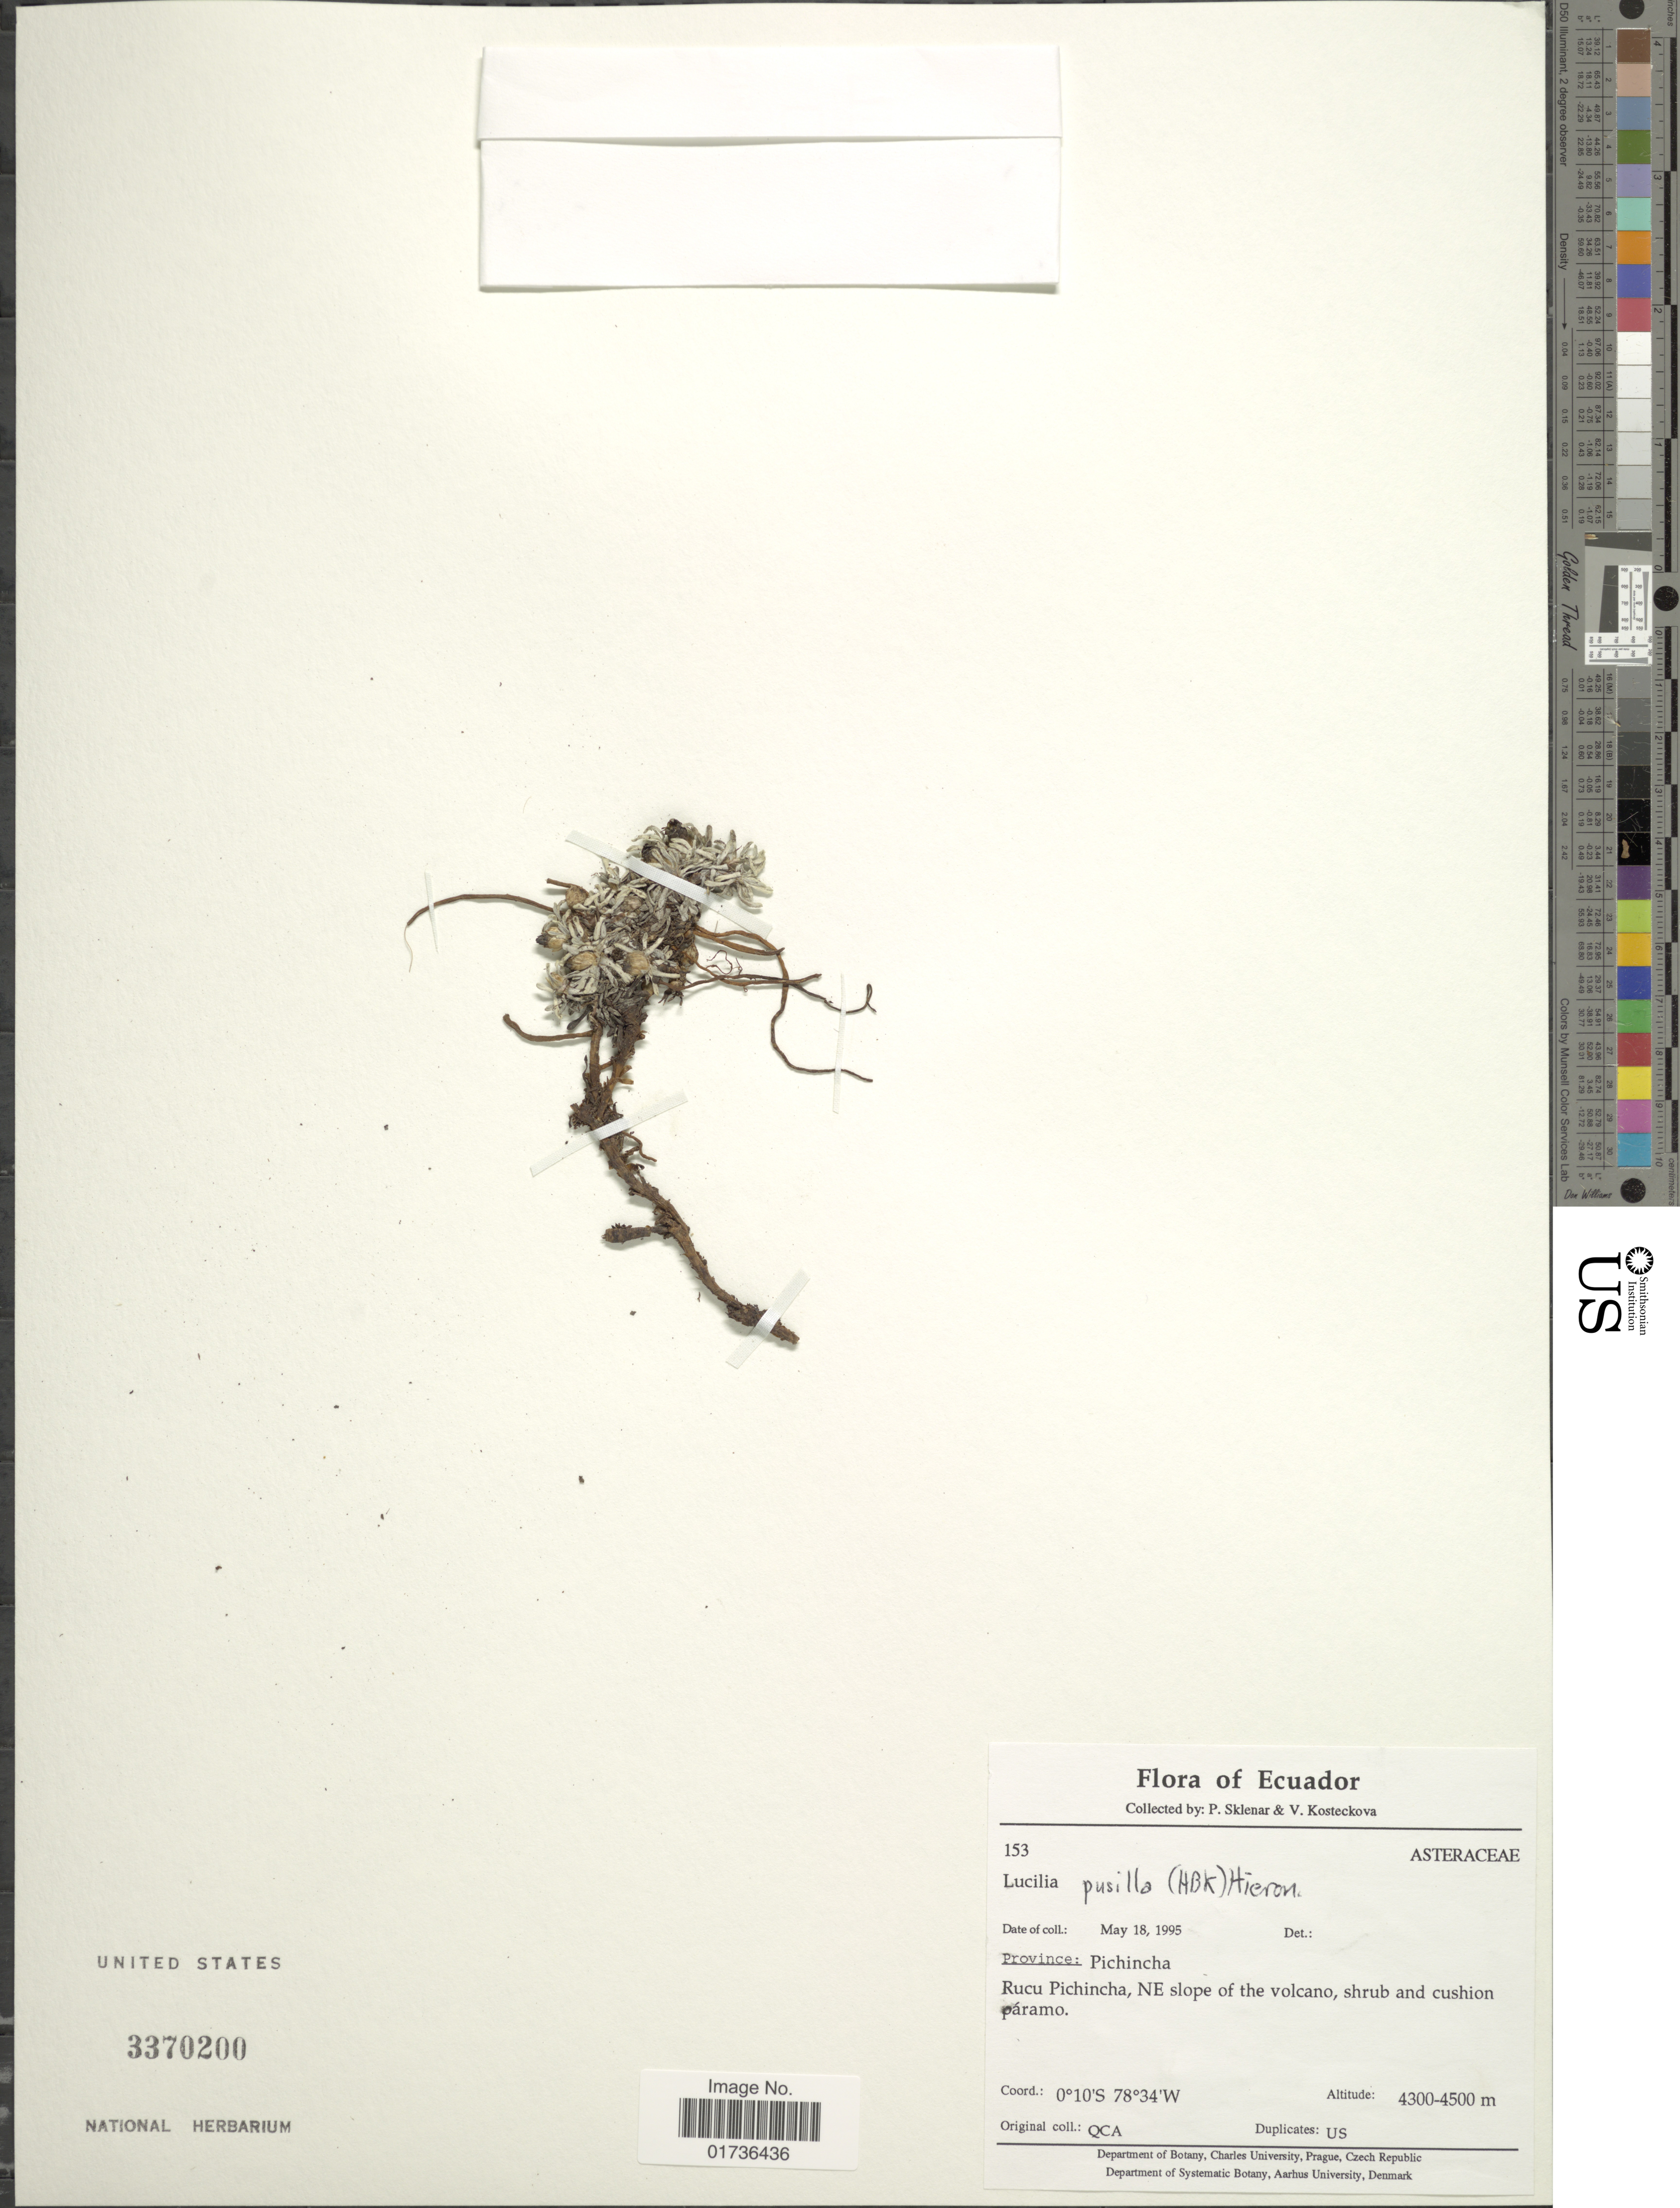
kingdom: Plantae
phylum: Tracheophyta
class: Magnoliopsida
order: Asterales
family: Asteraceae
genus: Lucilia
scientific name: Lucilia kunthiana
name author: (DC.) Zardini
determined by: Dillon, M. O.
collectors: P. Sklenár & V. Kosteckova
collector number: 153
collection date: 1995-05-18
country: Ecuador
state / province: Pichincha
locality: Rucu Pichincha, NE slope of the volcano, shrub and cushion páramo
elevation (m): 4300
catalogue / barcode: US 3370200